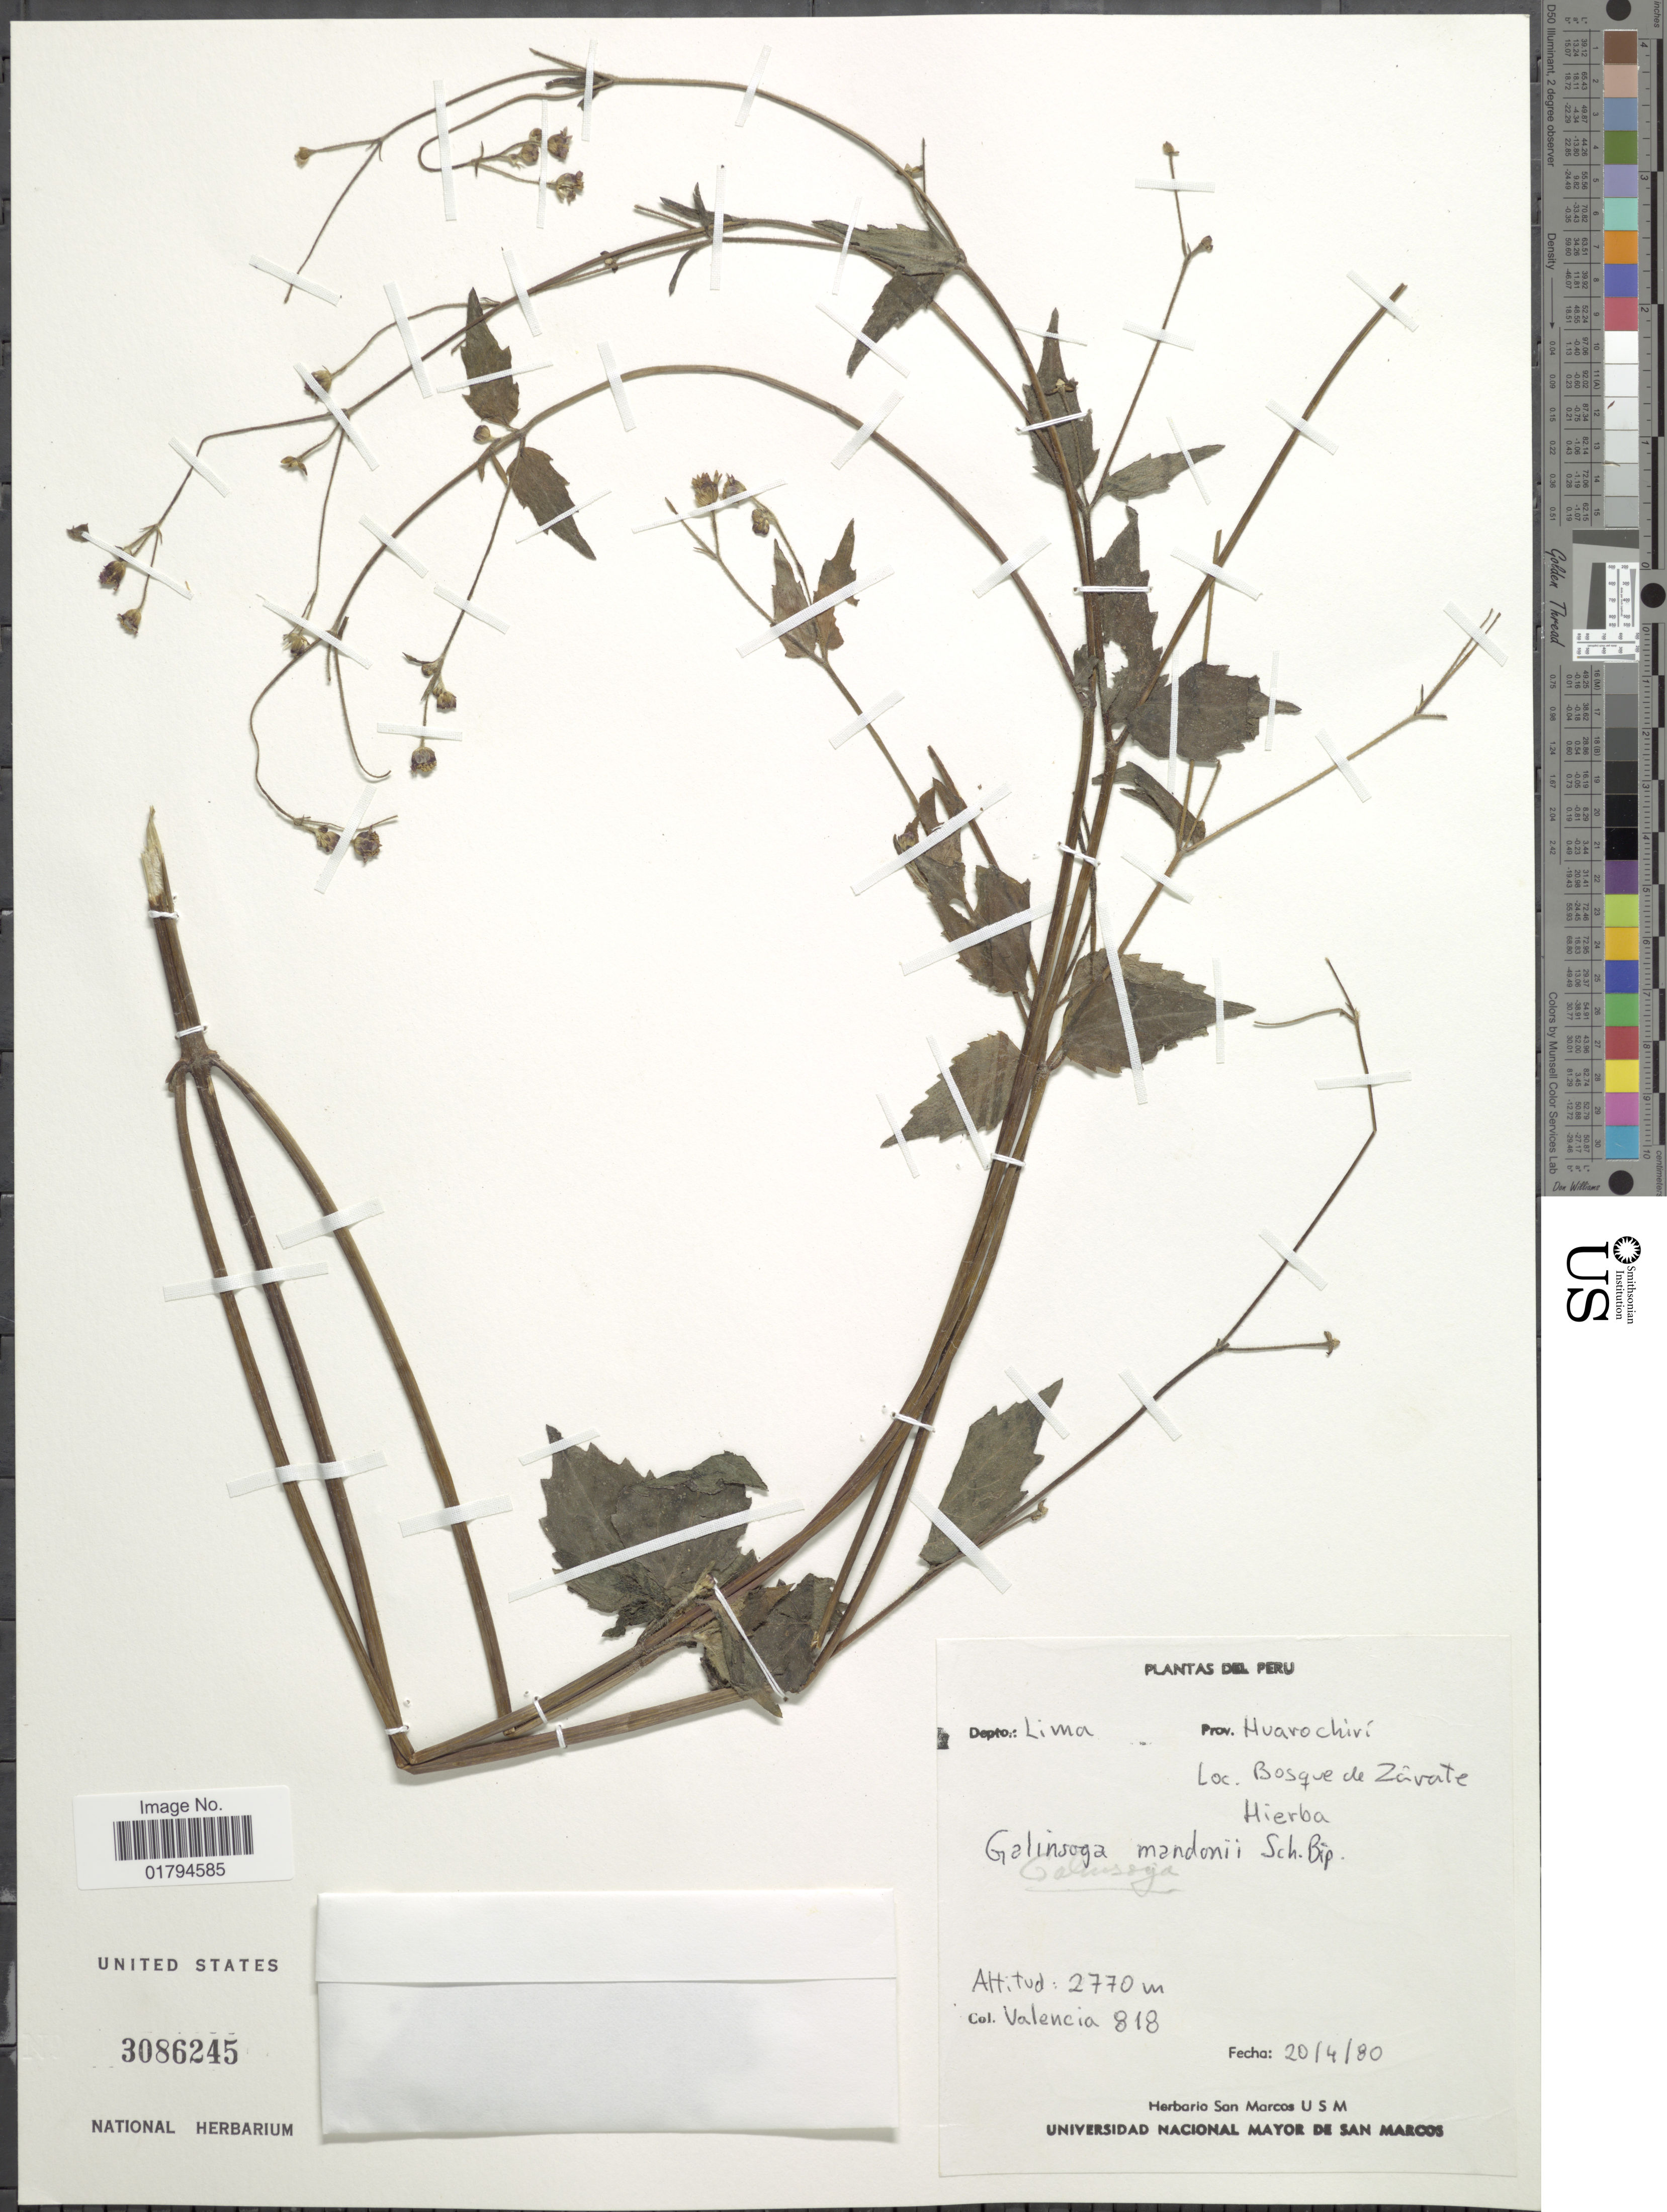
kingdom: Plantae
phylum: Tracheophyta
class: Magnoliopsida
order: Asterales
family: Asteraceae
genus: Galinsoga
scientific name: Galinsoga quadriradiata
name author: Ruiz & Pav.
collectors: -. Valencia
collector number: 818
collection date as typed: Transcribed d/m/y: 20/4/80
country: Peru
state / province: Lima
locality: Bosque de Zárate, Prov. Huarochirí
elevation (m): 2770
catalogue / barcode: US 3086245